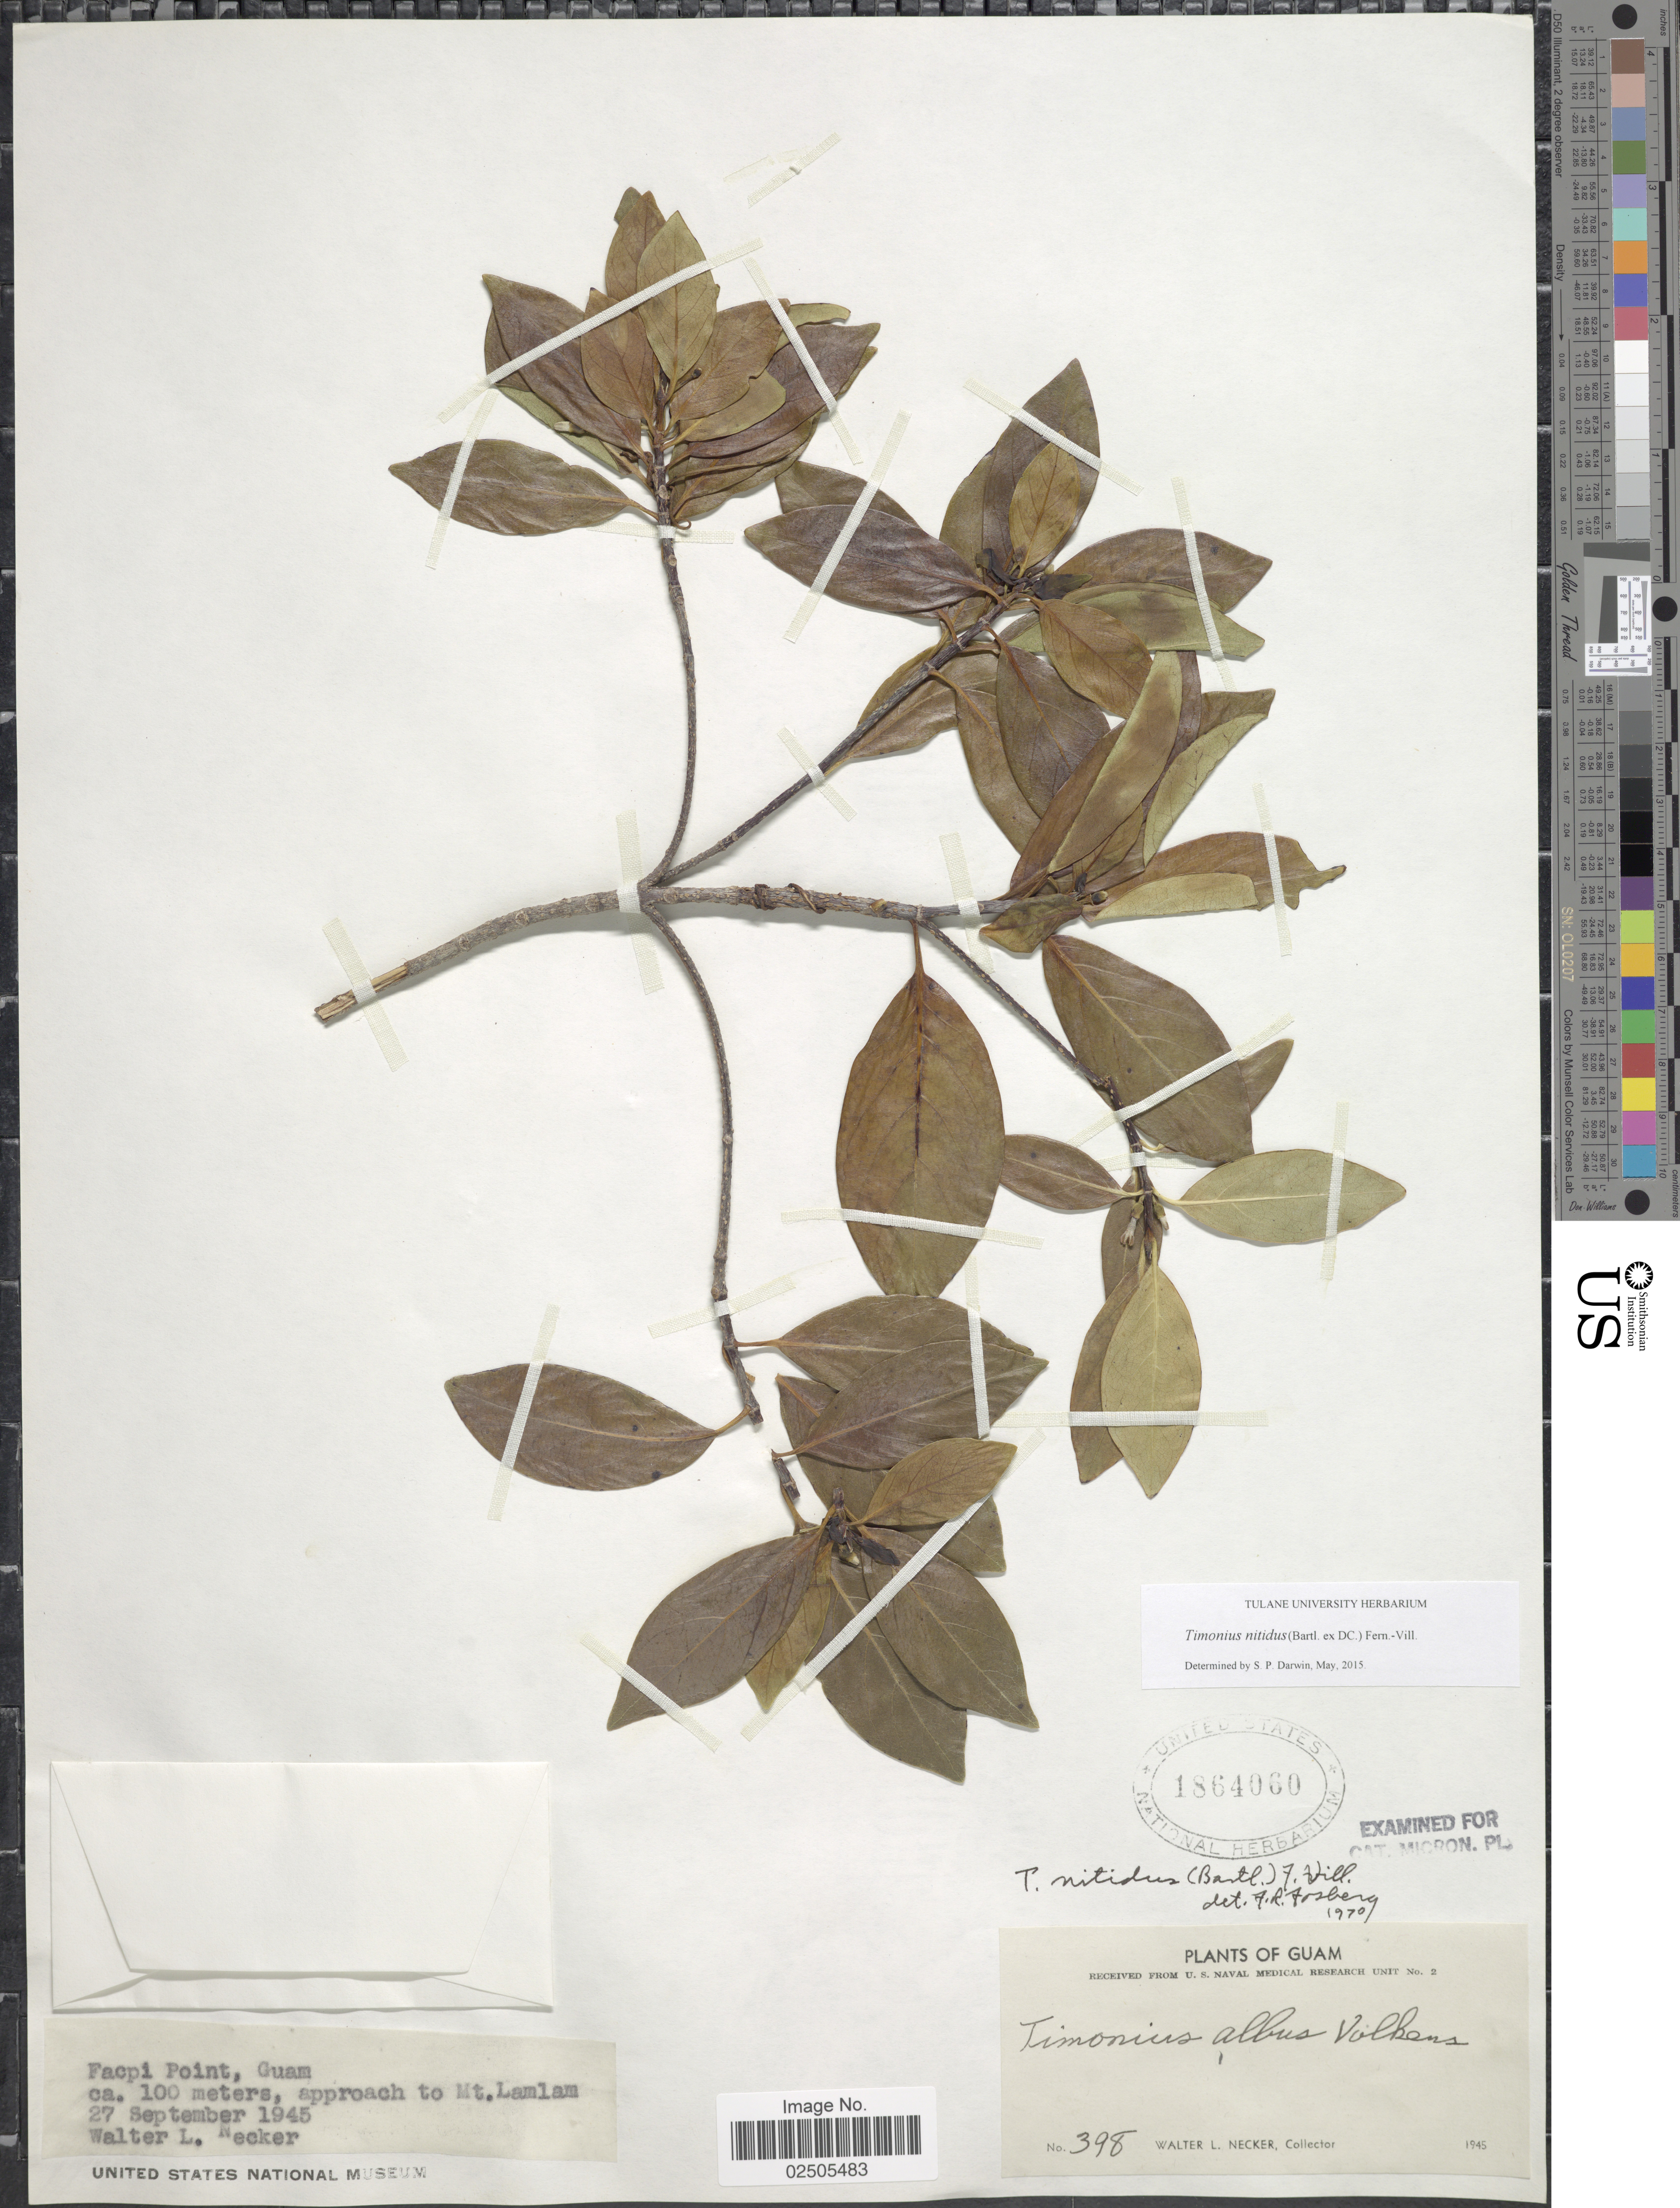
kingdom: Plantae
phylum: Tracheophyta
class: Magnoliopsida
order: Gentianales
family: Rubiaceae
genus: Timonius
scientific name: Timonius nitidus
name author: (Bartl. ex DC.) Fern.-Vill.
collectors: W. L. Necker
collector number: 398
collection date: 1945-09-27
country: Guam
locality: Facpi Point, approach to Mt. Lamlam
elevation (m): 100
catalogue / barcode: US 1864060